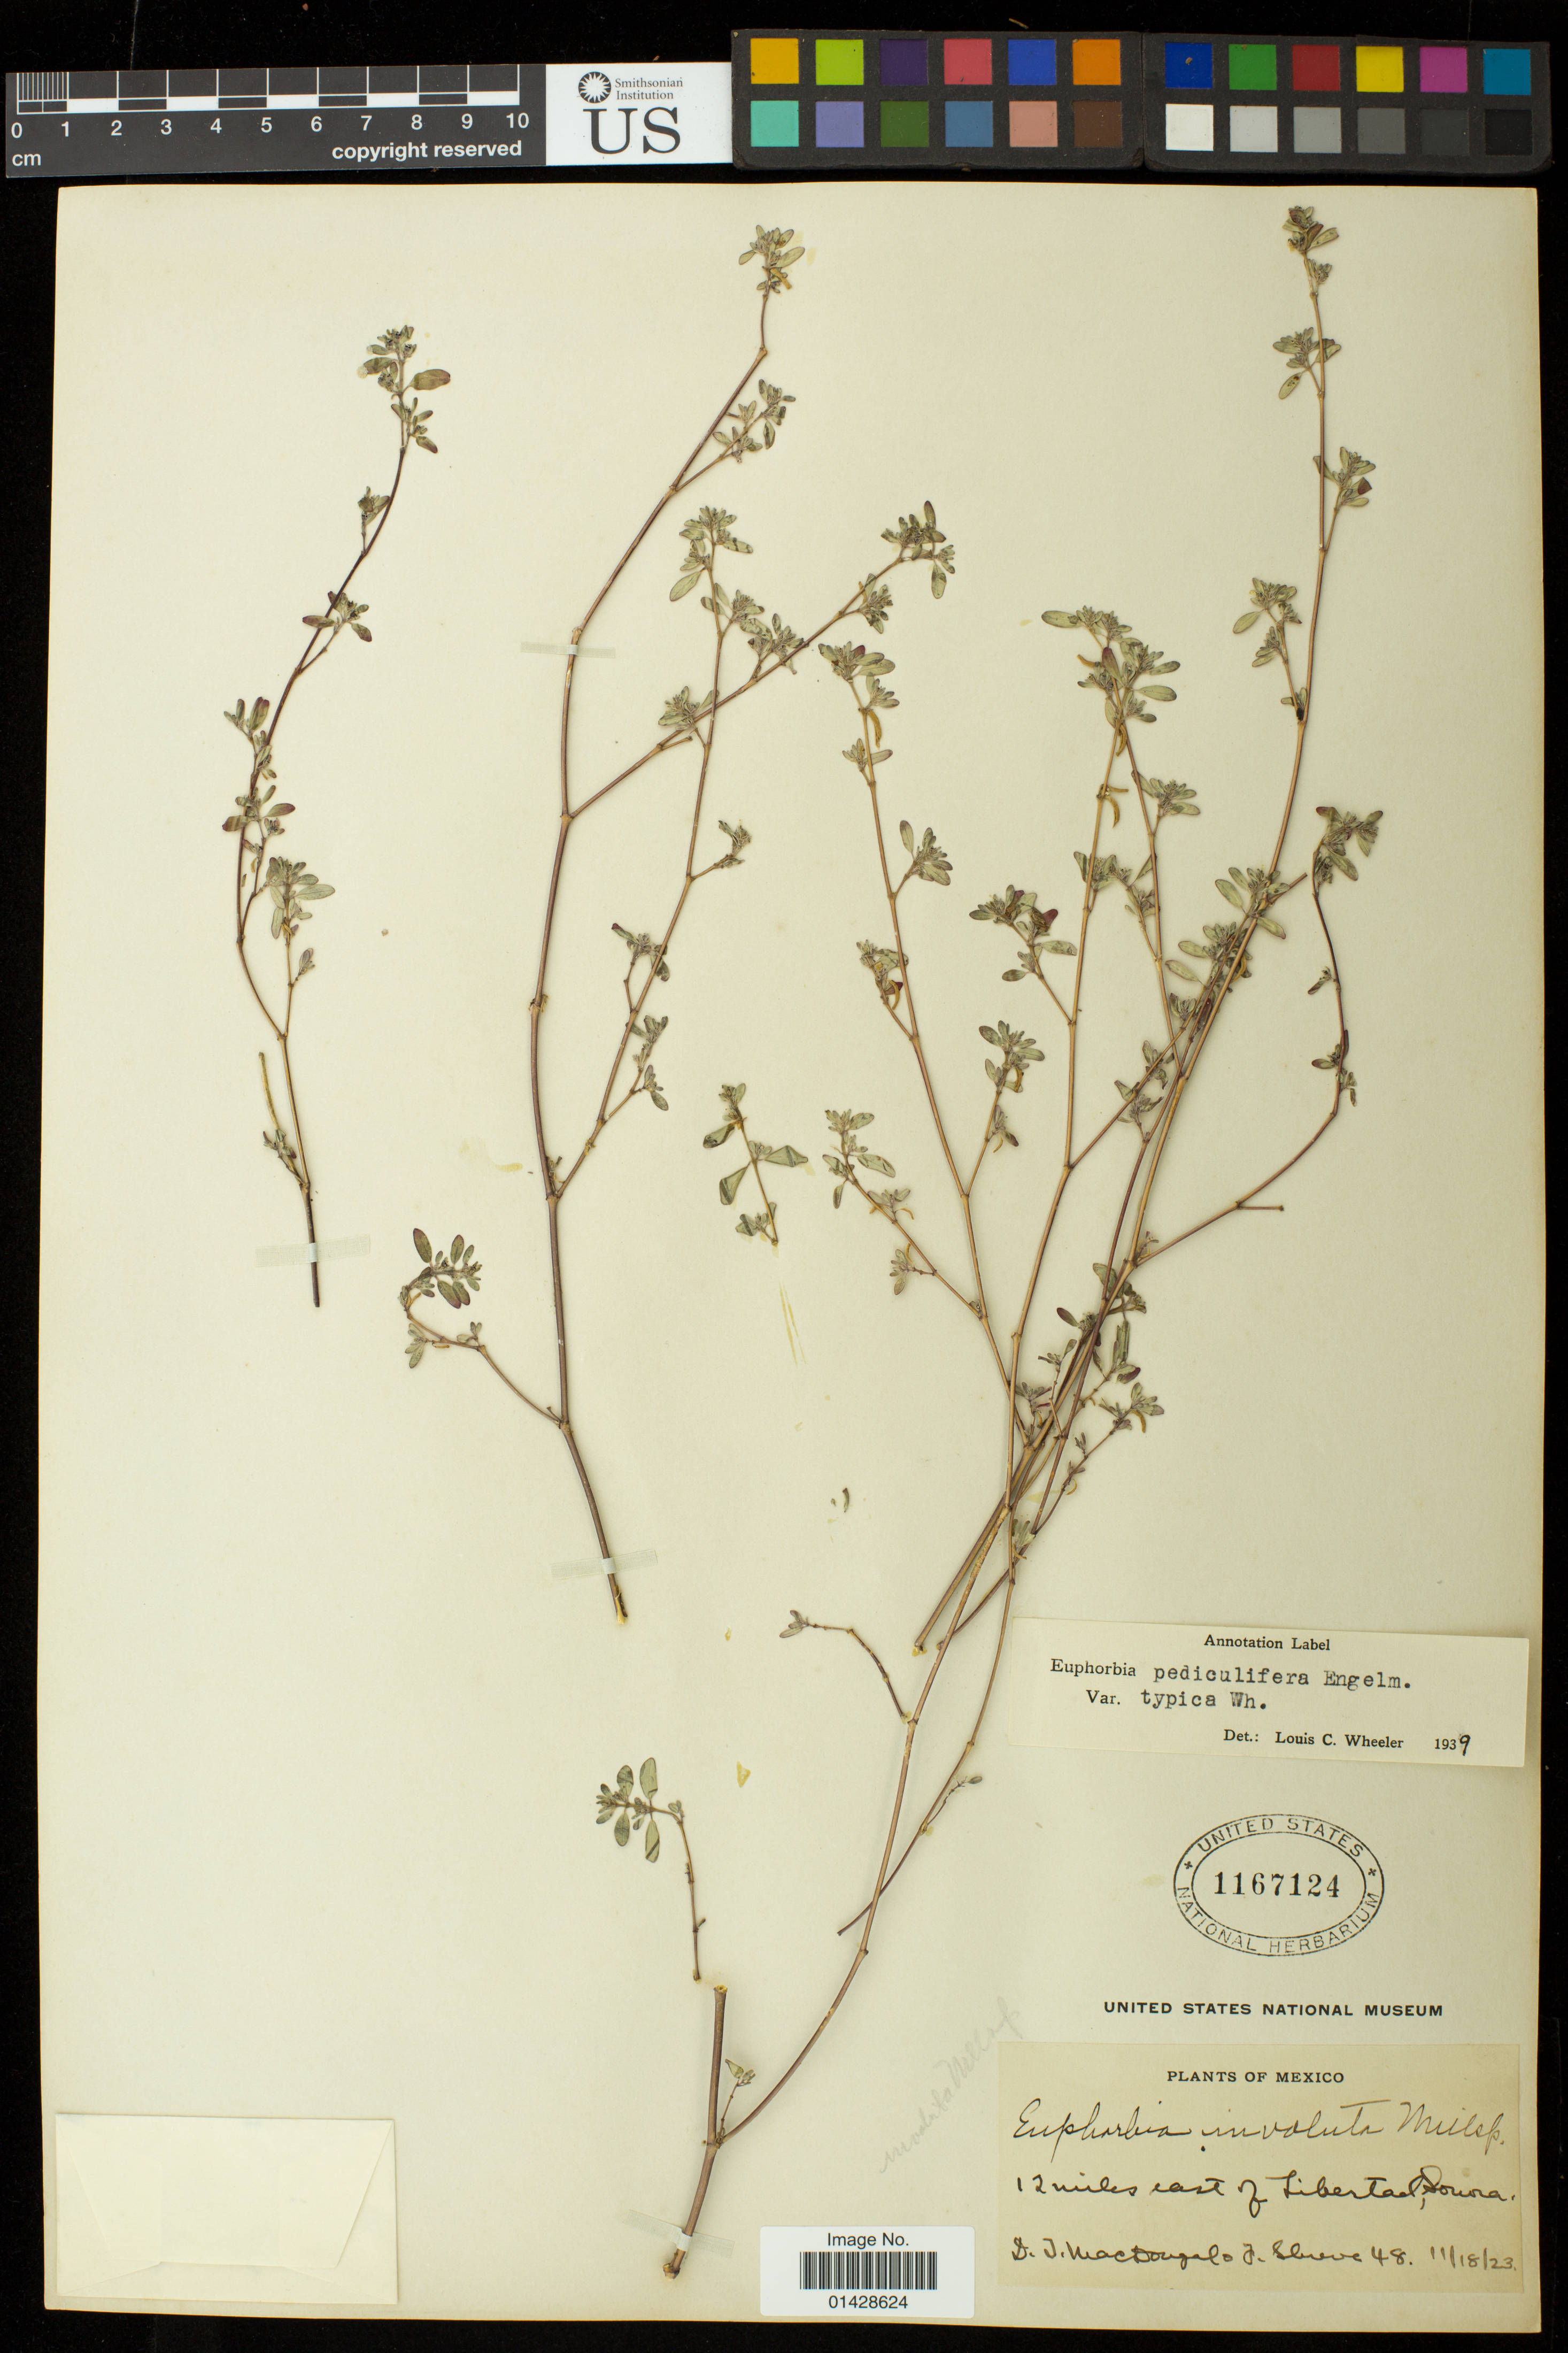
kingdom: Plantae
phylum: Tracheophyta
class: Magnoliopsida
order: Malpighiales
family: Euphorbiaceae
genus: Euphorbia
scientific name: Euphorbia pediculifera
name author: Engelm.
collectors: D. T. MacDougal & F. Shreve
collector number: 48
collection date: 1923-11-18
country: Mexico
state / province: Sonora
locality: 12 miles east of Libertad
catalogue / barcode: US 1167124